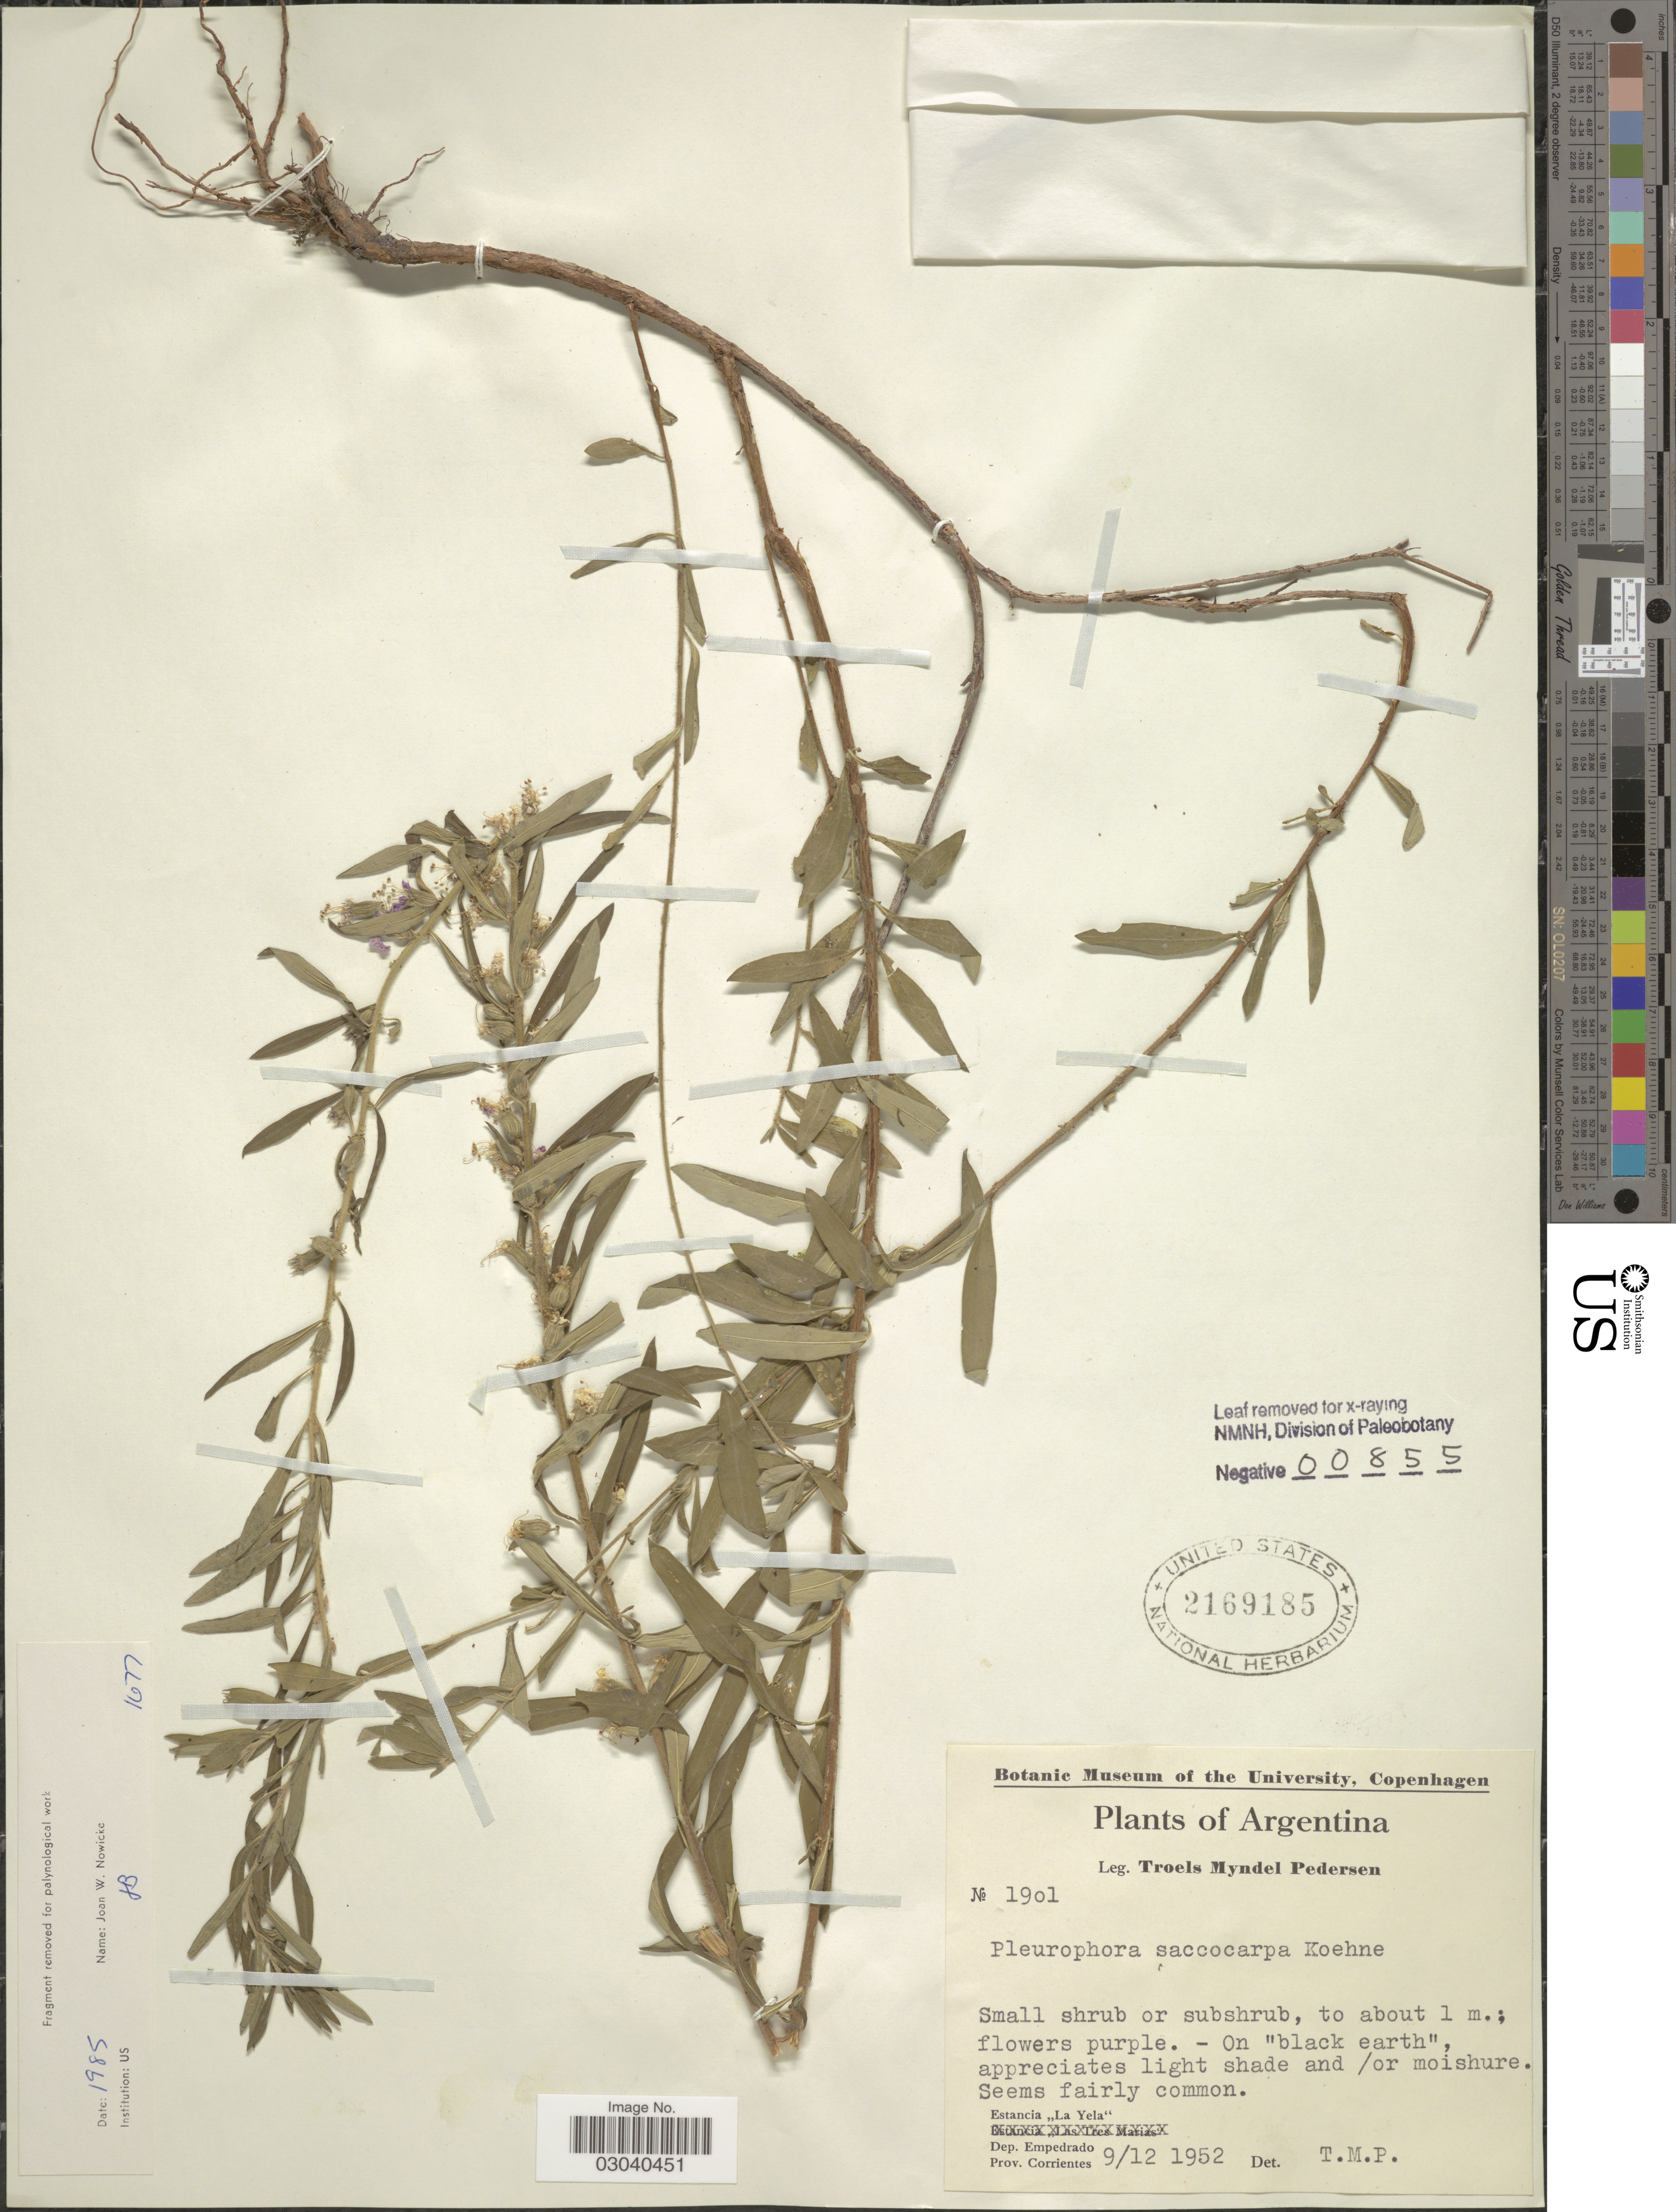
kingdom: Plantae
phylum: Tracheophyta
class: Magnoliopsida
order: Myrtales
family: Lythraceae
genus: Pleurophora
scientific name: Pleurophora saccocarpa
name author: Koehne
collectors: T. Pederson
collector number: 1901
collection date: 1952-12-09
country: Argentina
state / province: Corrientes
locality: Estancia "La Yela". Dep. Empedrado.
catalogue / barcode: US 2169185